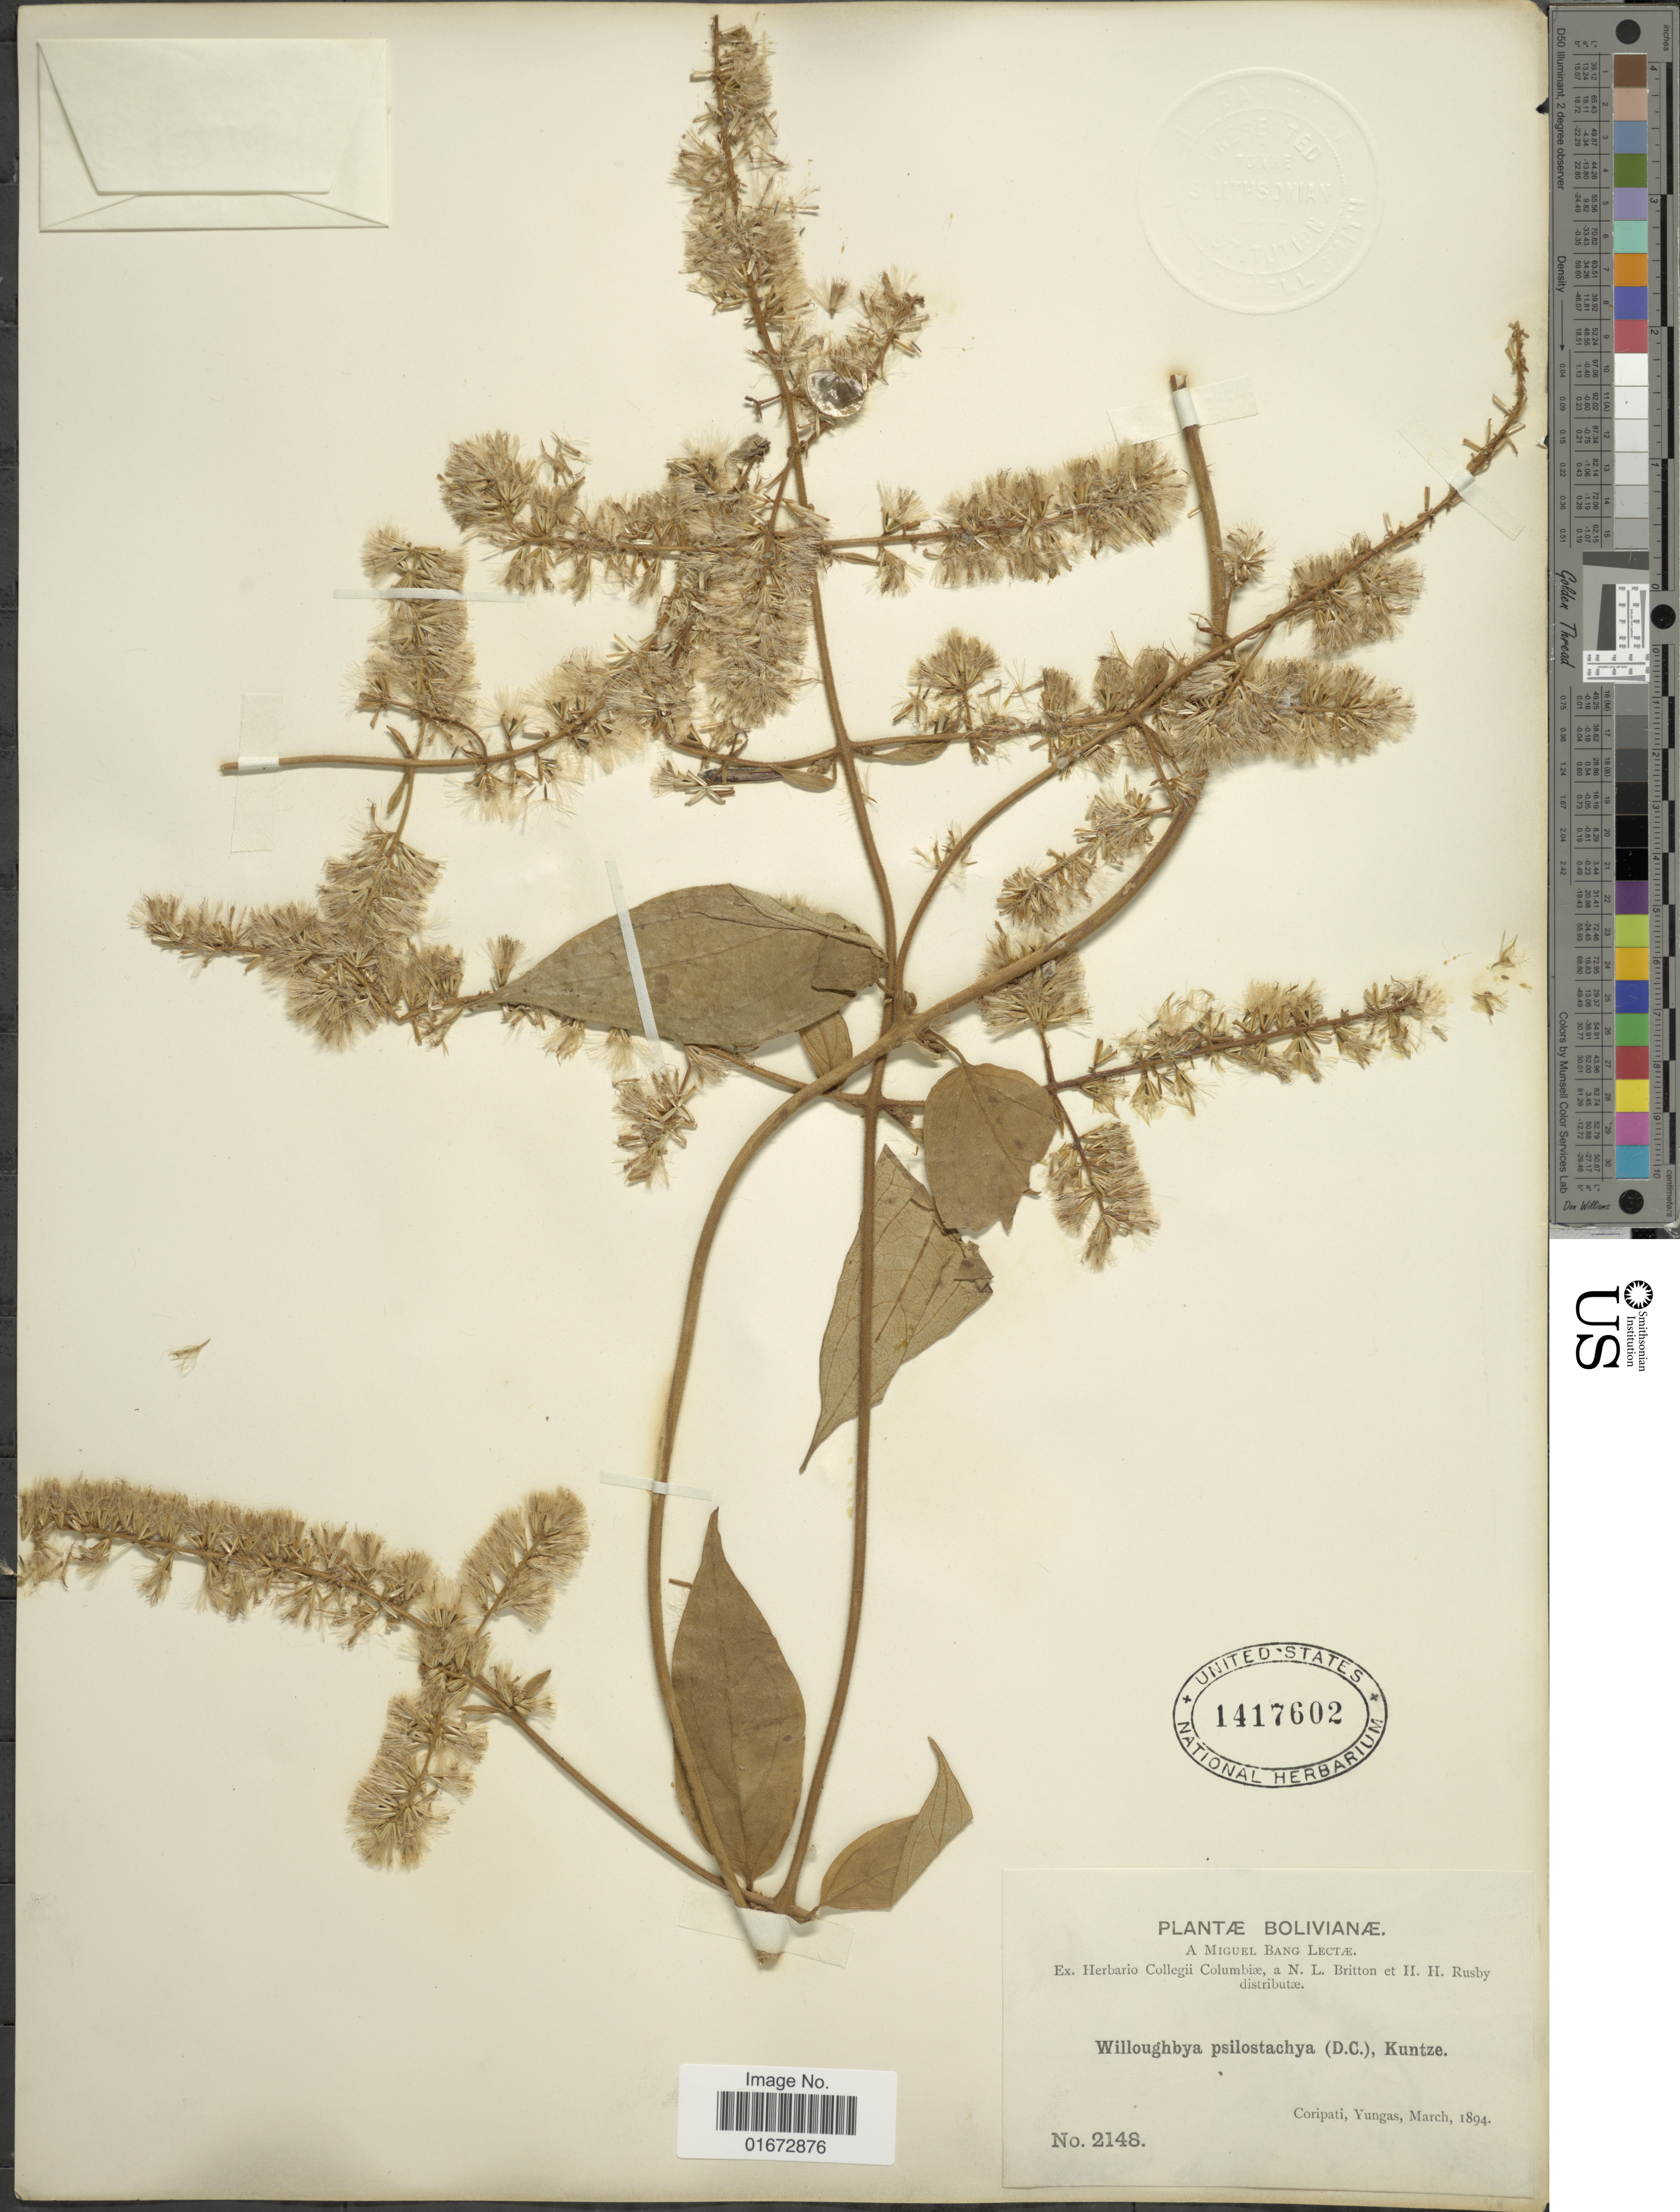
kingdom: Plantae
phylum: Tracheophyta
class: Magnoliopsida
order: Asterales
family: Asteraceae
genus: Mikania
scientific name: Mikania psilostachya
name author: DC.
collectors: M. Bang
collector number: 2148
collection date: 1894-03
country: Bolivia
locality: Coripati, Yungas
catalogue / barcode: US 1417602